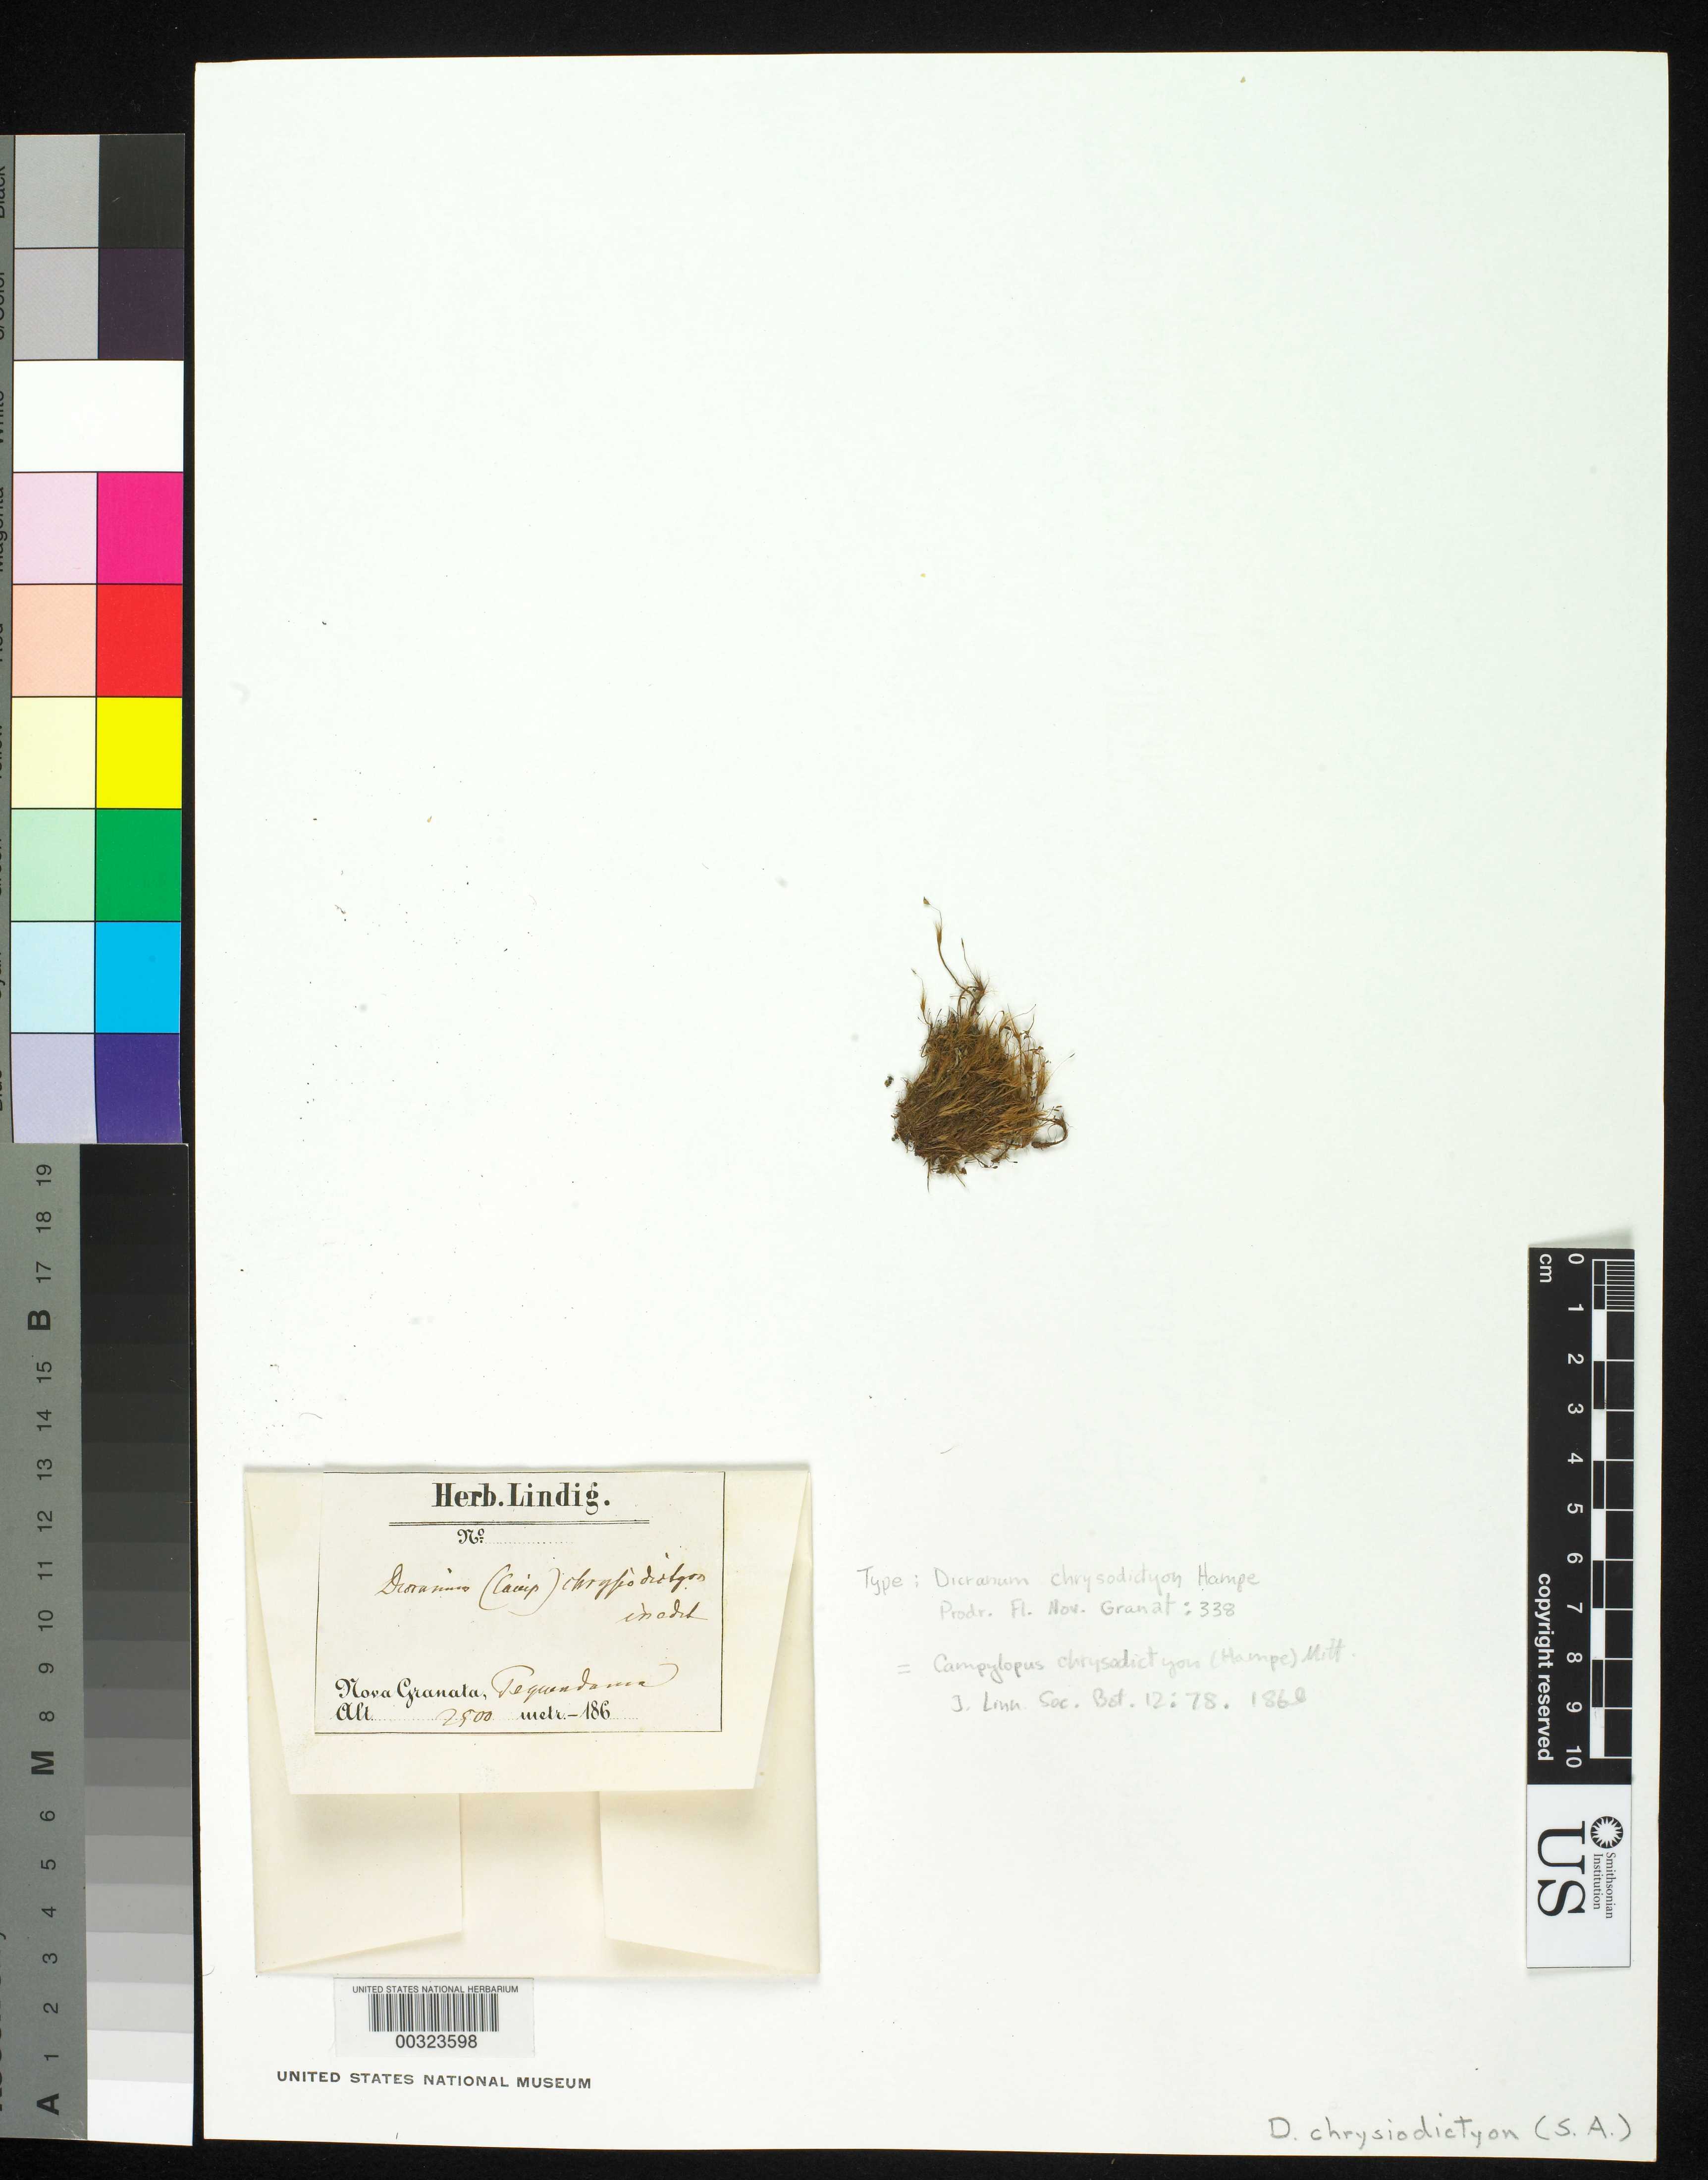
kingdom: Plantae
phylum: Bryophyta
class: Bryopsida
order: Dicranales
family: Dicranaceae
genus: Dicranum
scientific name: Dicranum chrysodictyon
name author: Hampe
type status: Type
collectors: A. Lindig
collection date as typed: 186-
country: Colombia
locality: Tequendama.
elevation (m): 2500